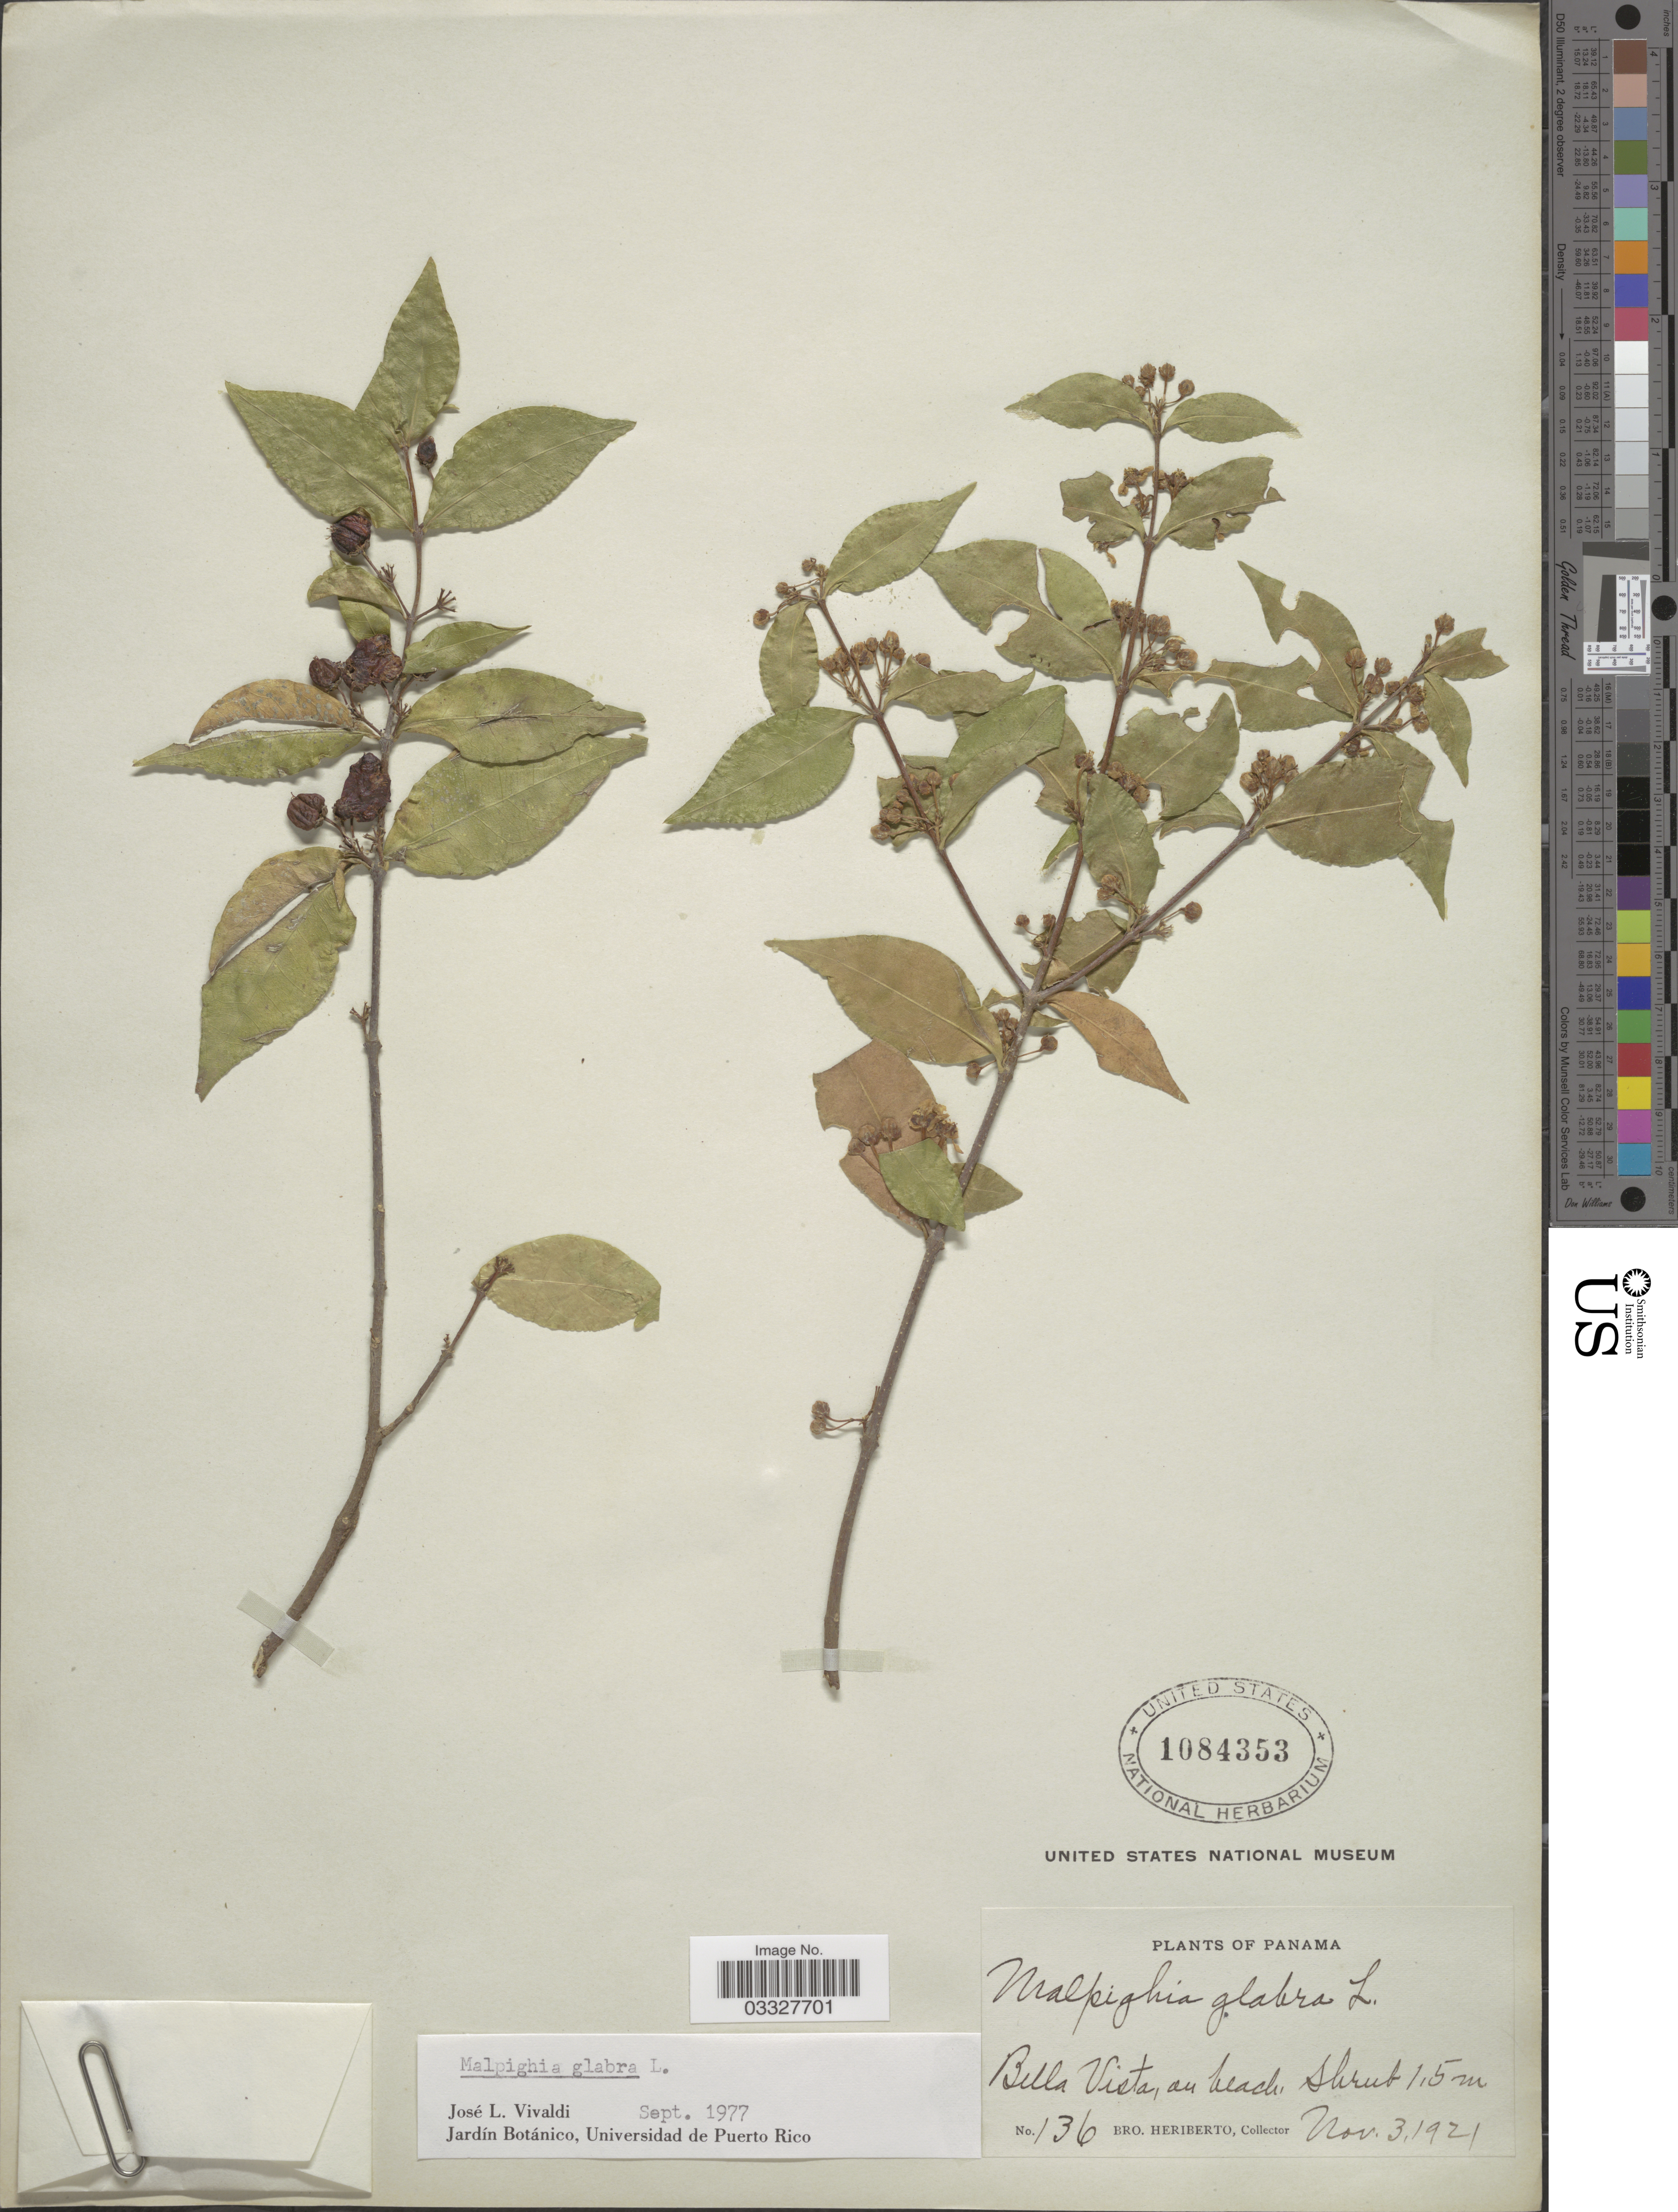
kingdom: Plantae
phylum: Tracheophyta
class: Magnoliopsida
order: Malpighiales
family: Malpighiaceae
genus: Malpighia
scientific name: Malpighia glabra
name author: L.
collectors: B. Heriberto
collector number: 136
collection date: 1921-11-03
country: Panama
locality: Bella Vista, on beach.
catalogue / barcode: US 1084353